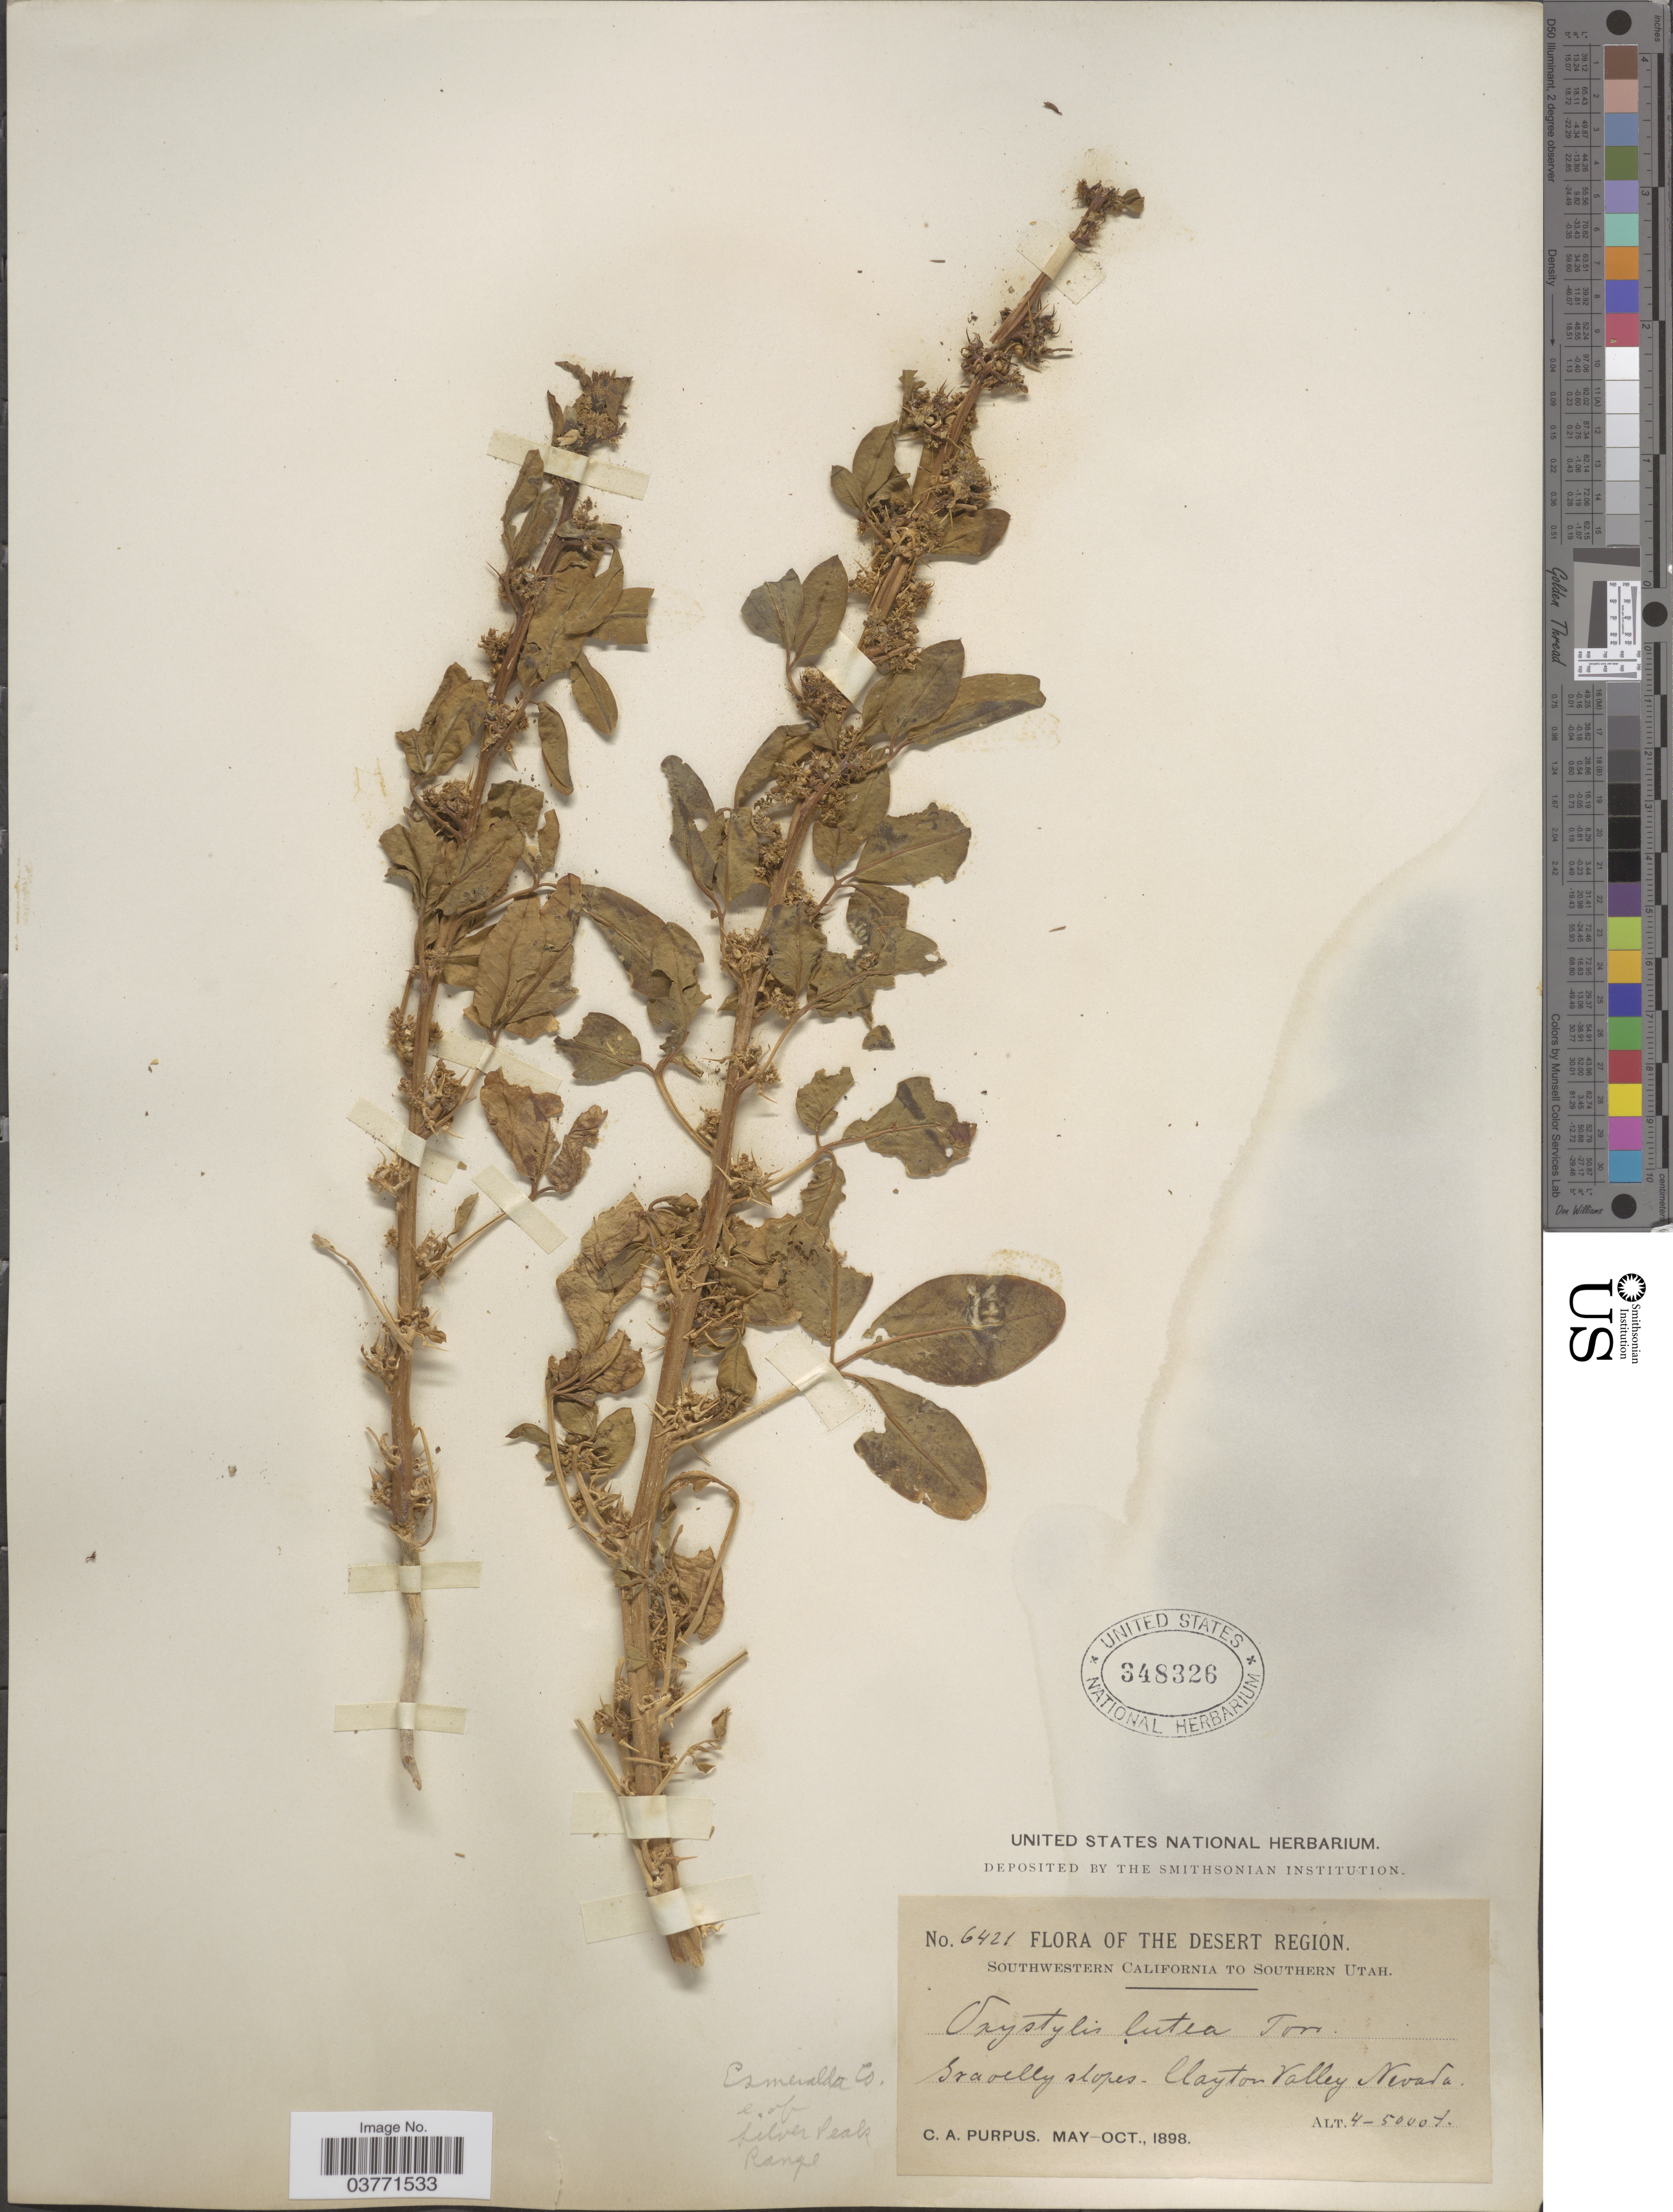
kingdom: Plantae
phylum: Tracheophyta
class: Magnoliopsida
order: Brassicales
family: Cleomaceae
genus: Cleomella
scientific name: Cleomella oxystyloides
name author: Roalson et al.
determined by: Strong, M. T., (US), Smithsonian Institution - National Museum of Natural History (UNITED STATES)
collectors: C. A. Purpus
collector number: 6421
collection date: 1898-05/1898-10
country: United States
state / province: Nevada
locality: The Desert Region. Clayton Valley. Esmeralda Co. e. of Silver Peak Range.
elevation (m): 1219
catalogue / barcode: US 348326